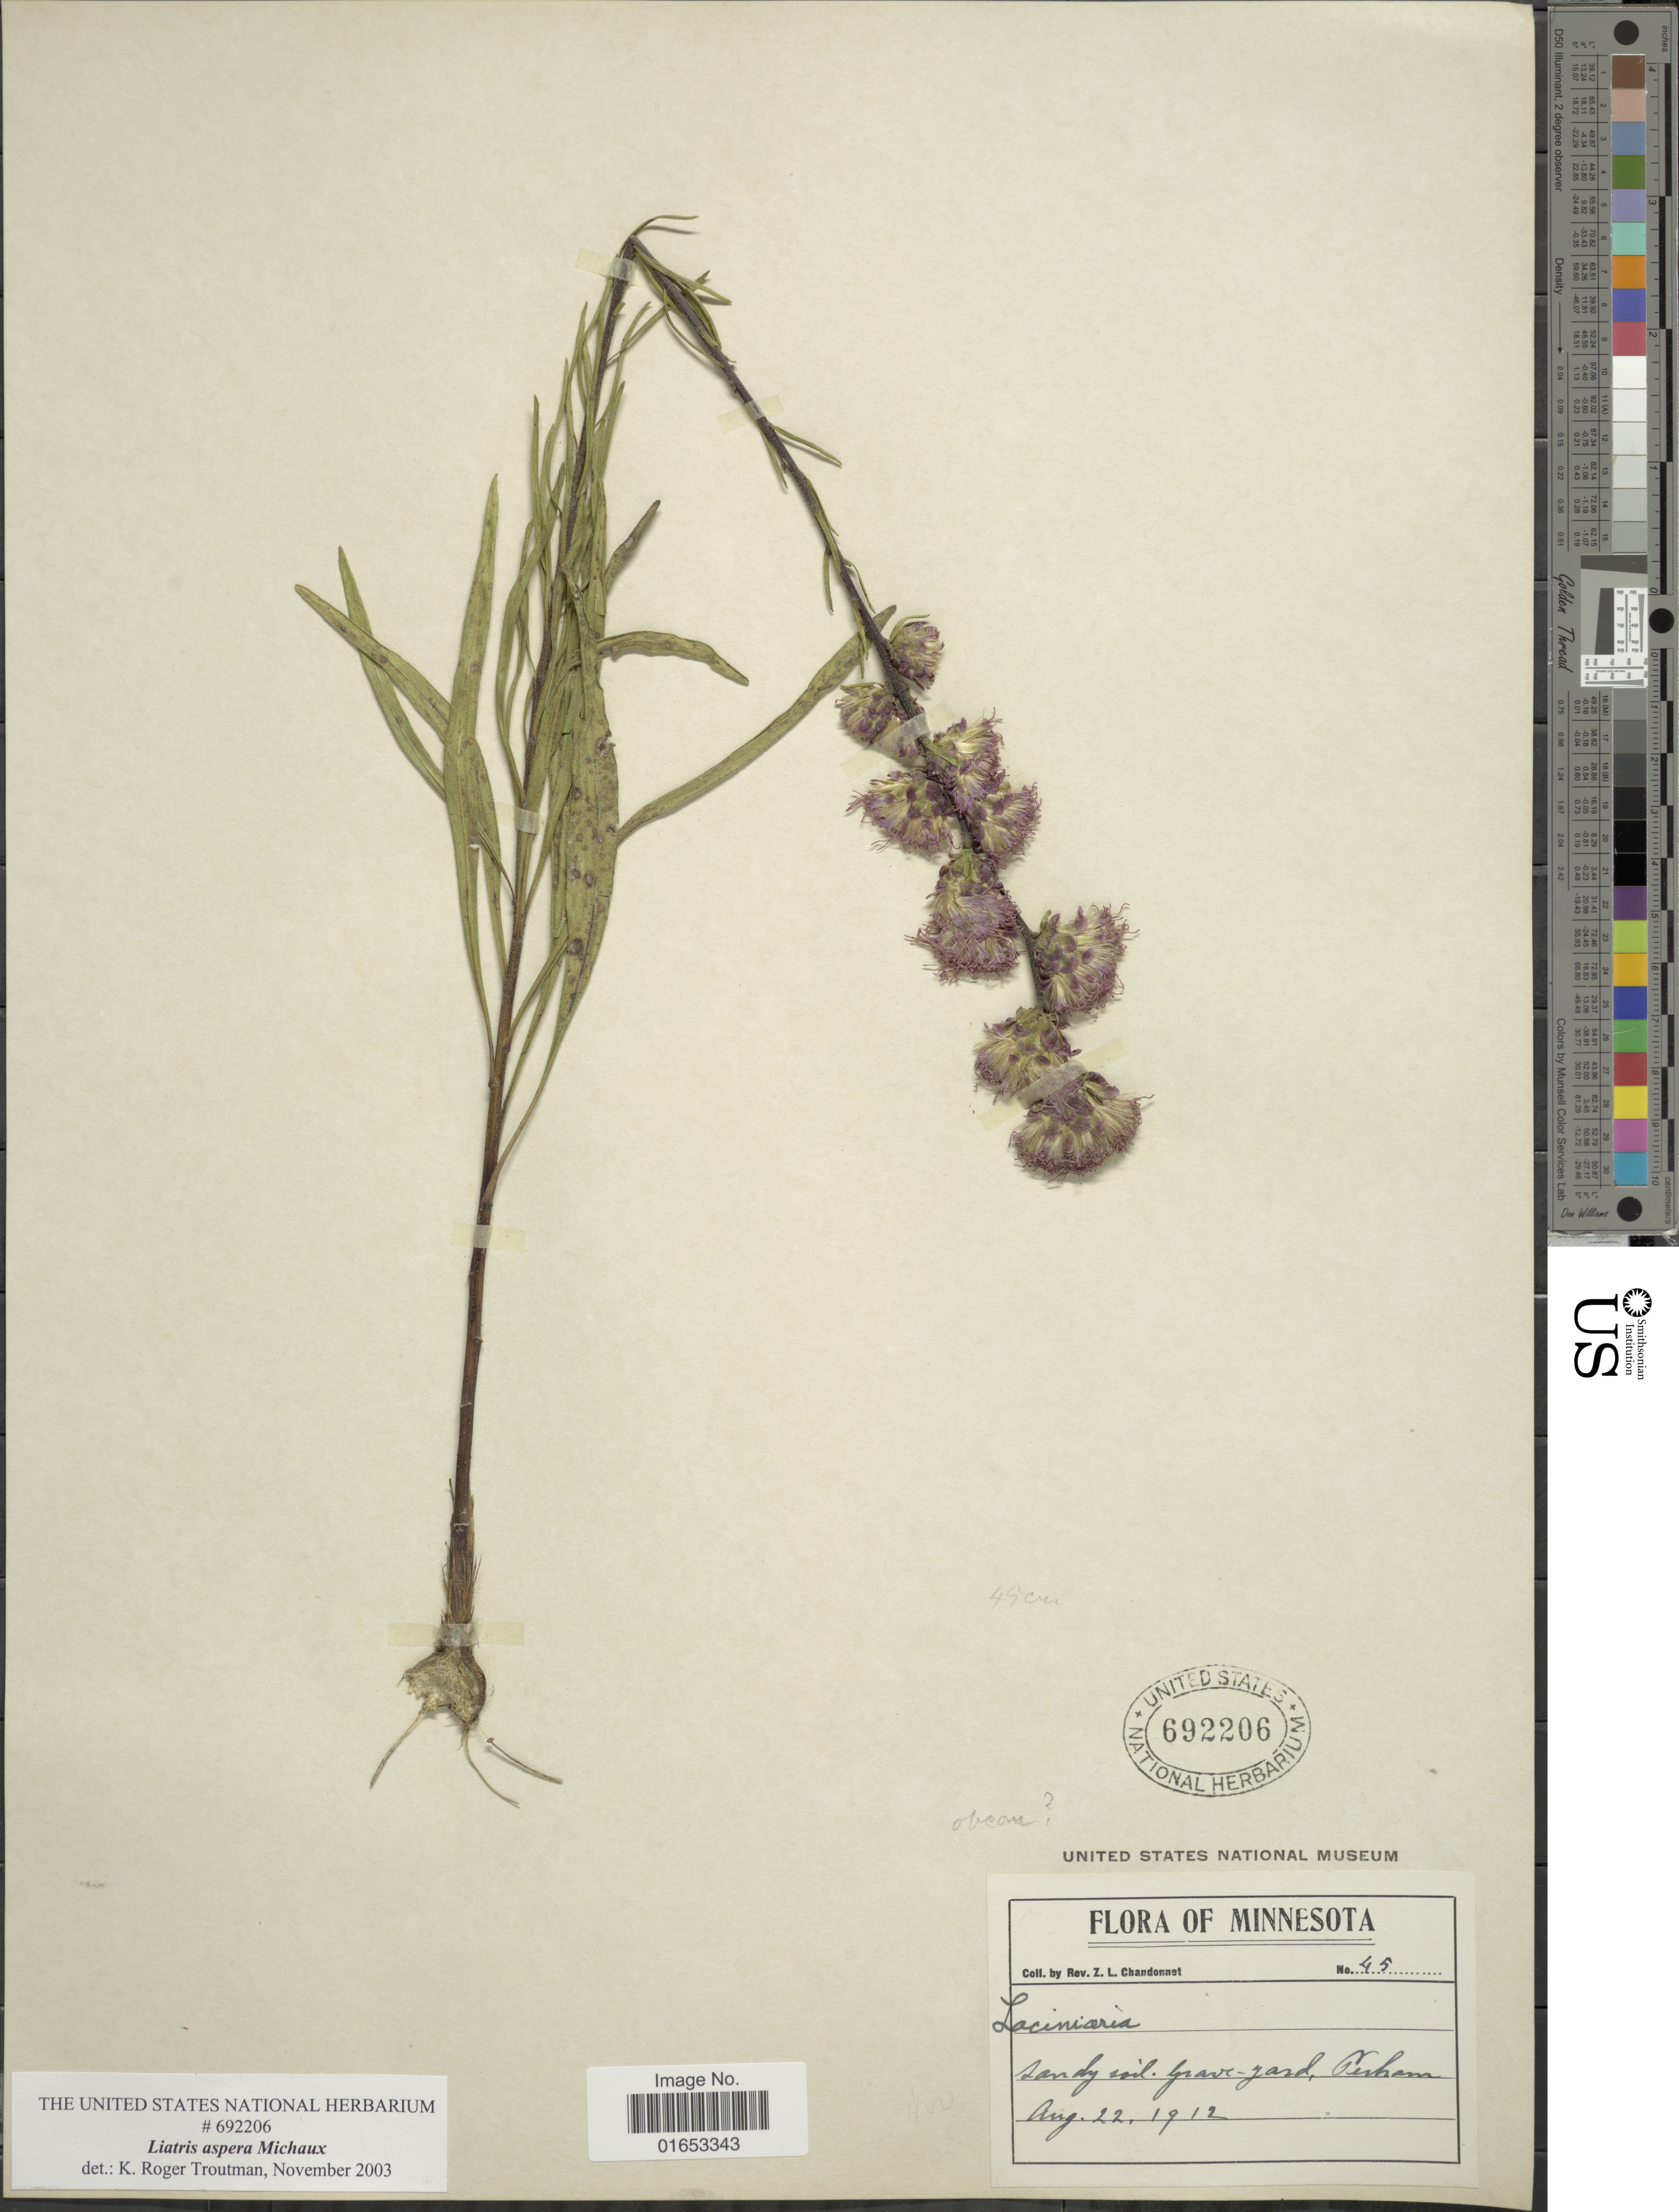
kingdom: Plantae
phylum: Tracheophyta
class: Magnoliopsida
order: Asterales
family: Asteraceae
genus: Liatris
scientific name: Liatris aspera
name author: Michx.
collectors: Z. Chandonnet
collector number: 45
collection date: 1912-08-22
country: United States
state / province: Minnesota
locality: Grave-yard, Perham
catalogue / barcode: US 692206